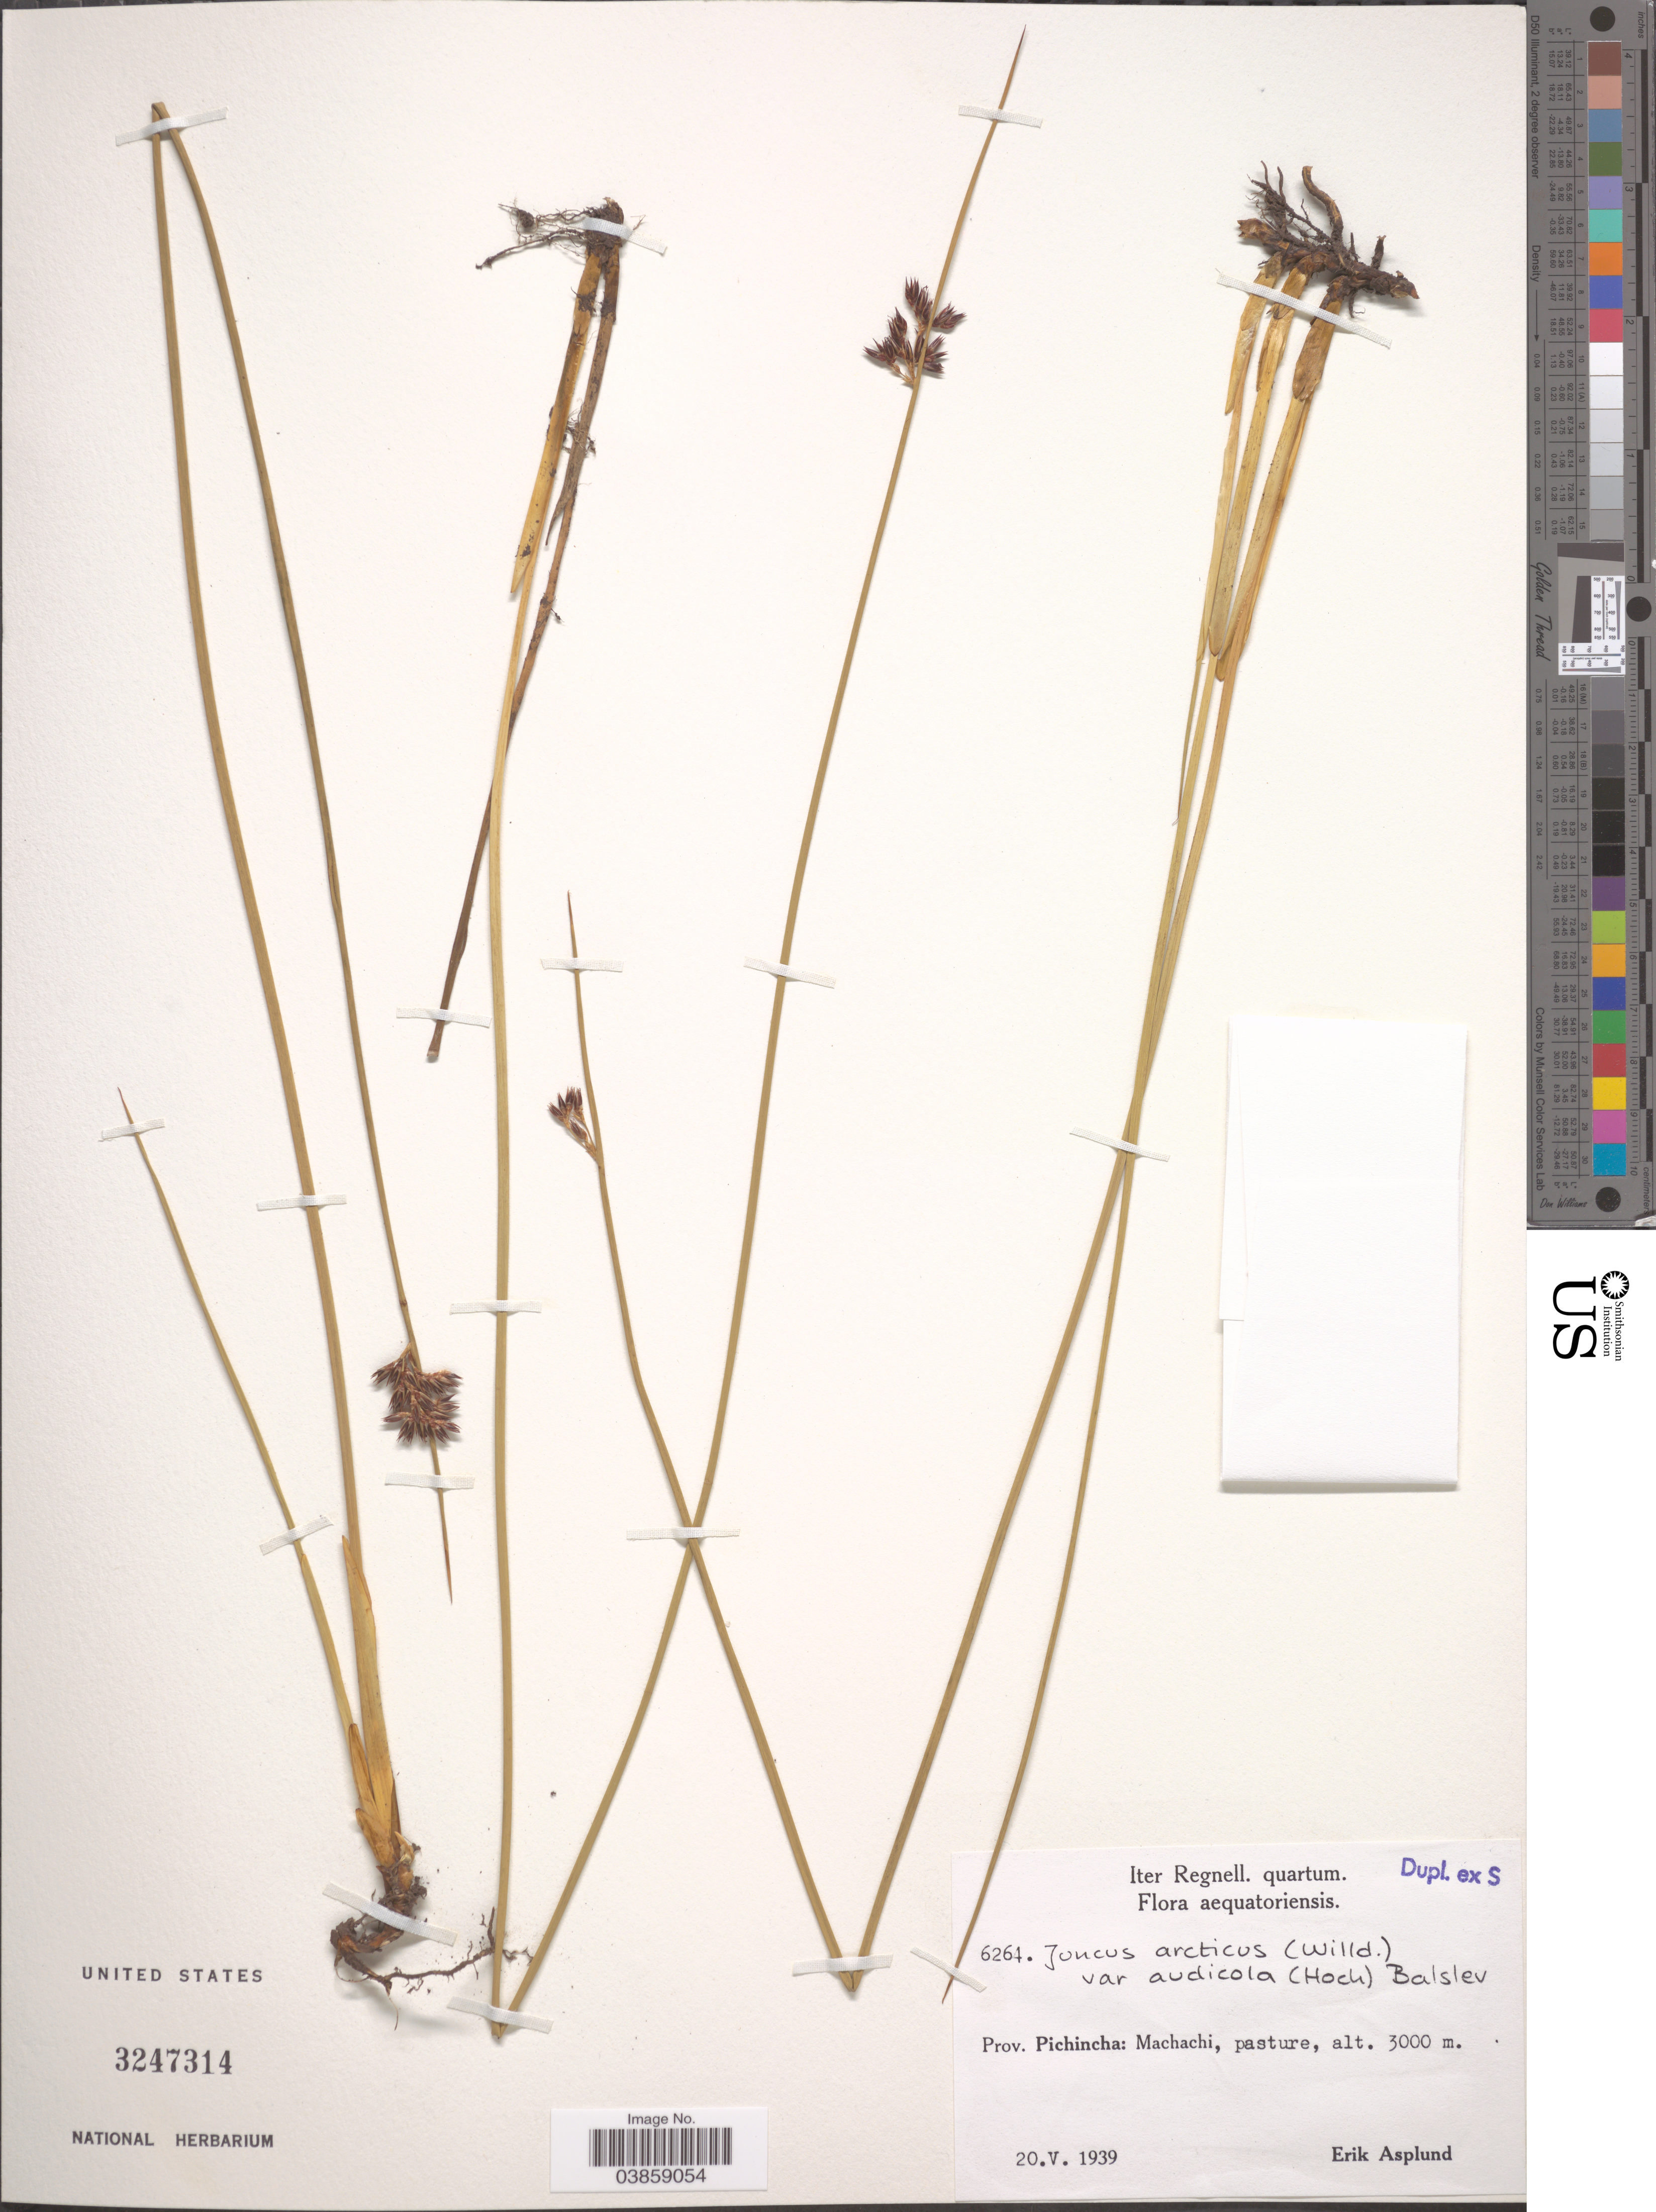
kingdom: Plantae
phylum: Tracheophyta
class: Liliopsida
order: Poales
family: Juncaceae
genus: Juncus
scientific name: Juncus arcticus var. andicola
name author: (Hook.) Balslev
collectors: E. Asplund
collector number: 6264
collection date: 1939-05-20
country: Ecuador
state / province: Pichincha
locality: Machachi.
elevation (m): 3000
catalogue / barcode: US 3247314